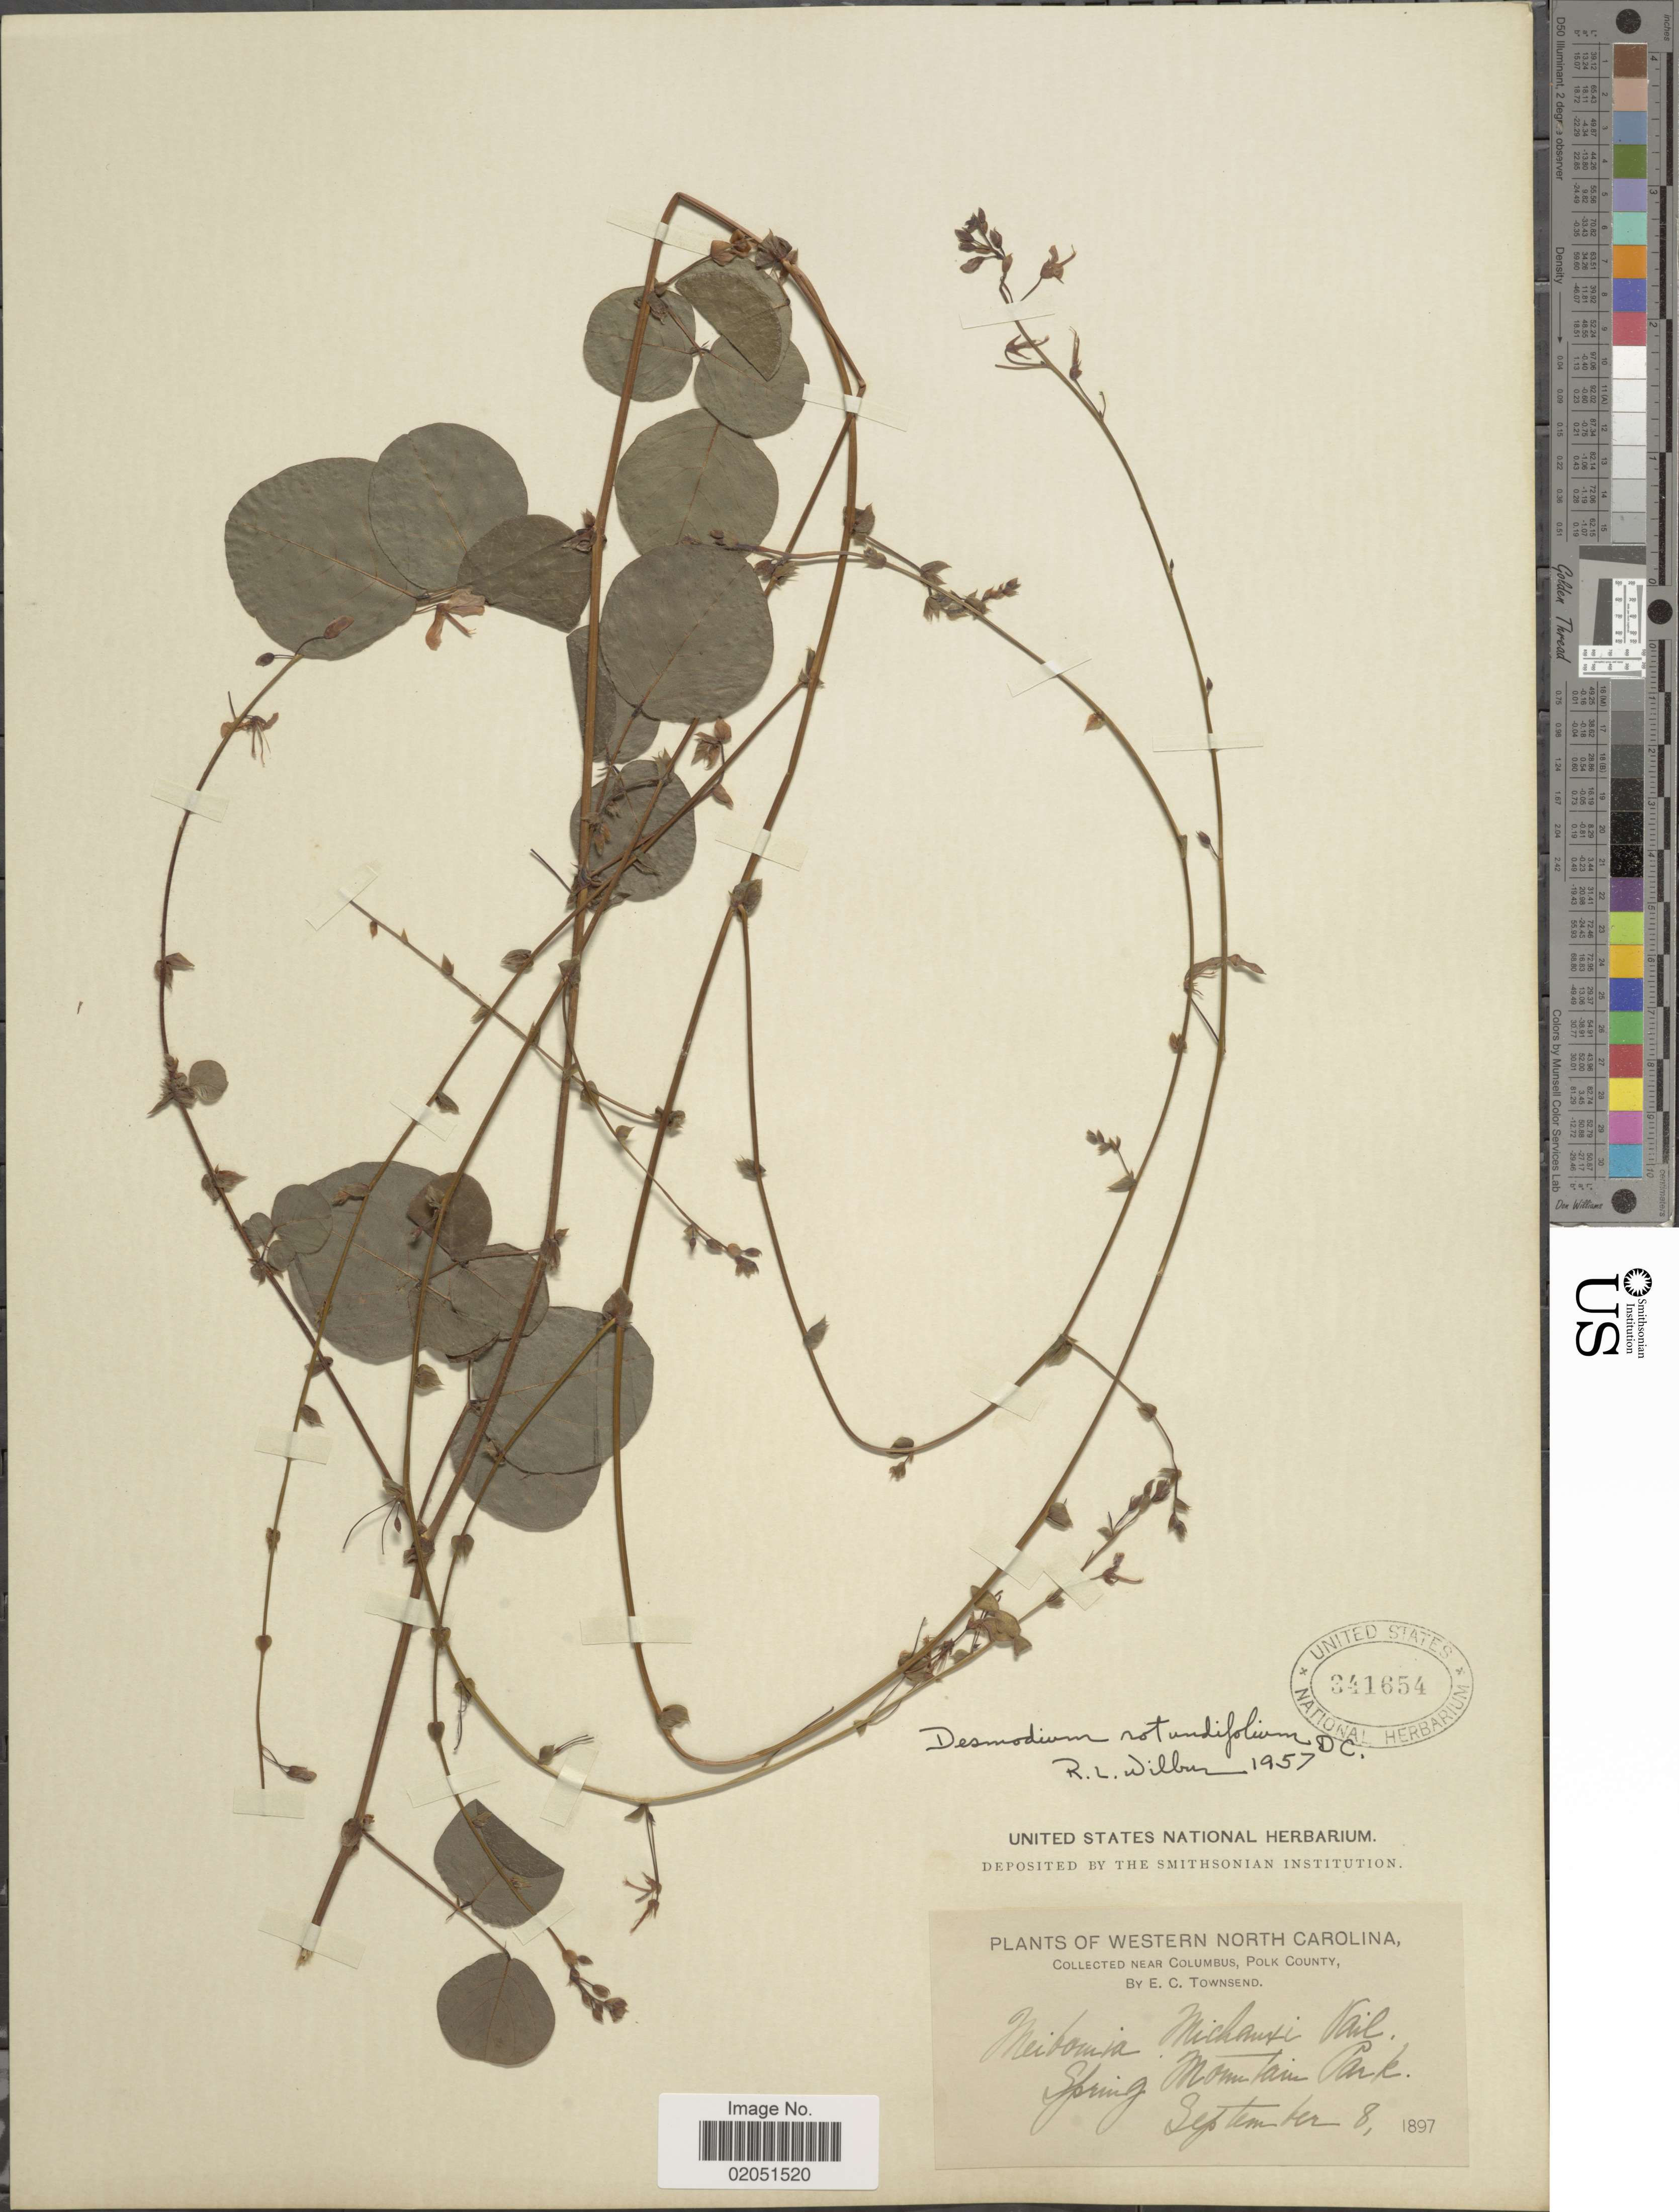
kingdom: Plantae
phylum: Tracheophyta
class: Magnoliopsida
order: Fabales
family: Fabaceae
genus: Desmodium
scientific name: Desmodium rotundifolium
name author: DC.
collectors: E. C. Townsend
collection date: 1897-09-08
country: United States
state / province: North Carolina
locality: Western North Carolina, near Columbus, Polk County, Spring Mountain Park.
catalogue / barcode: US 341654